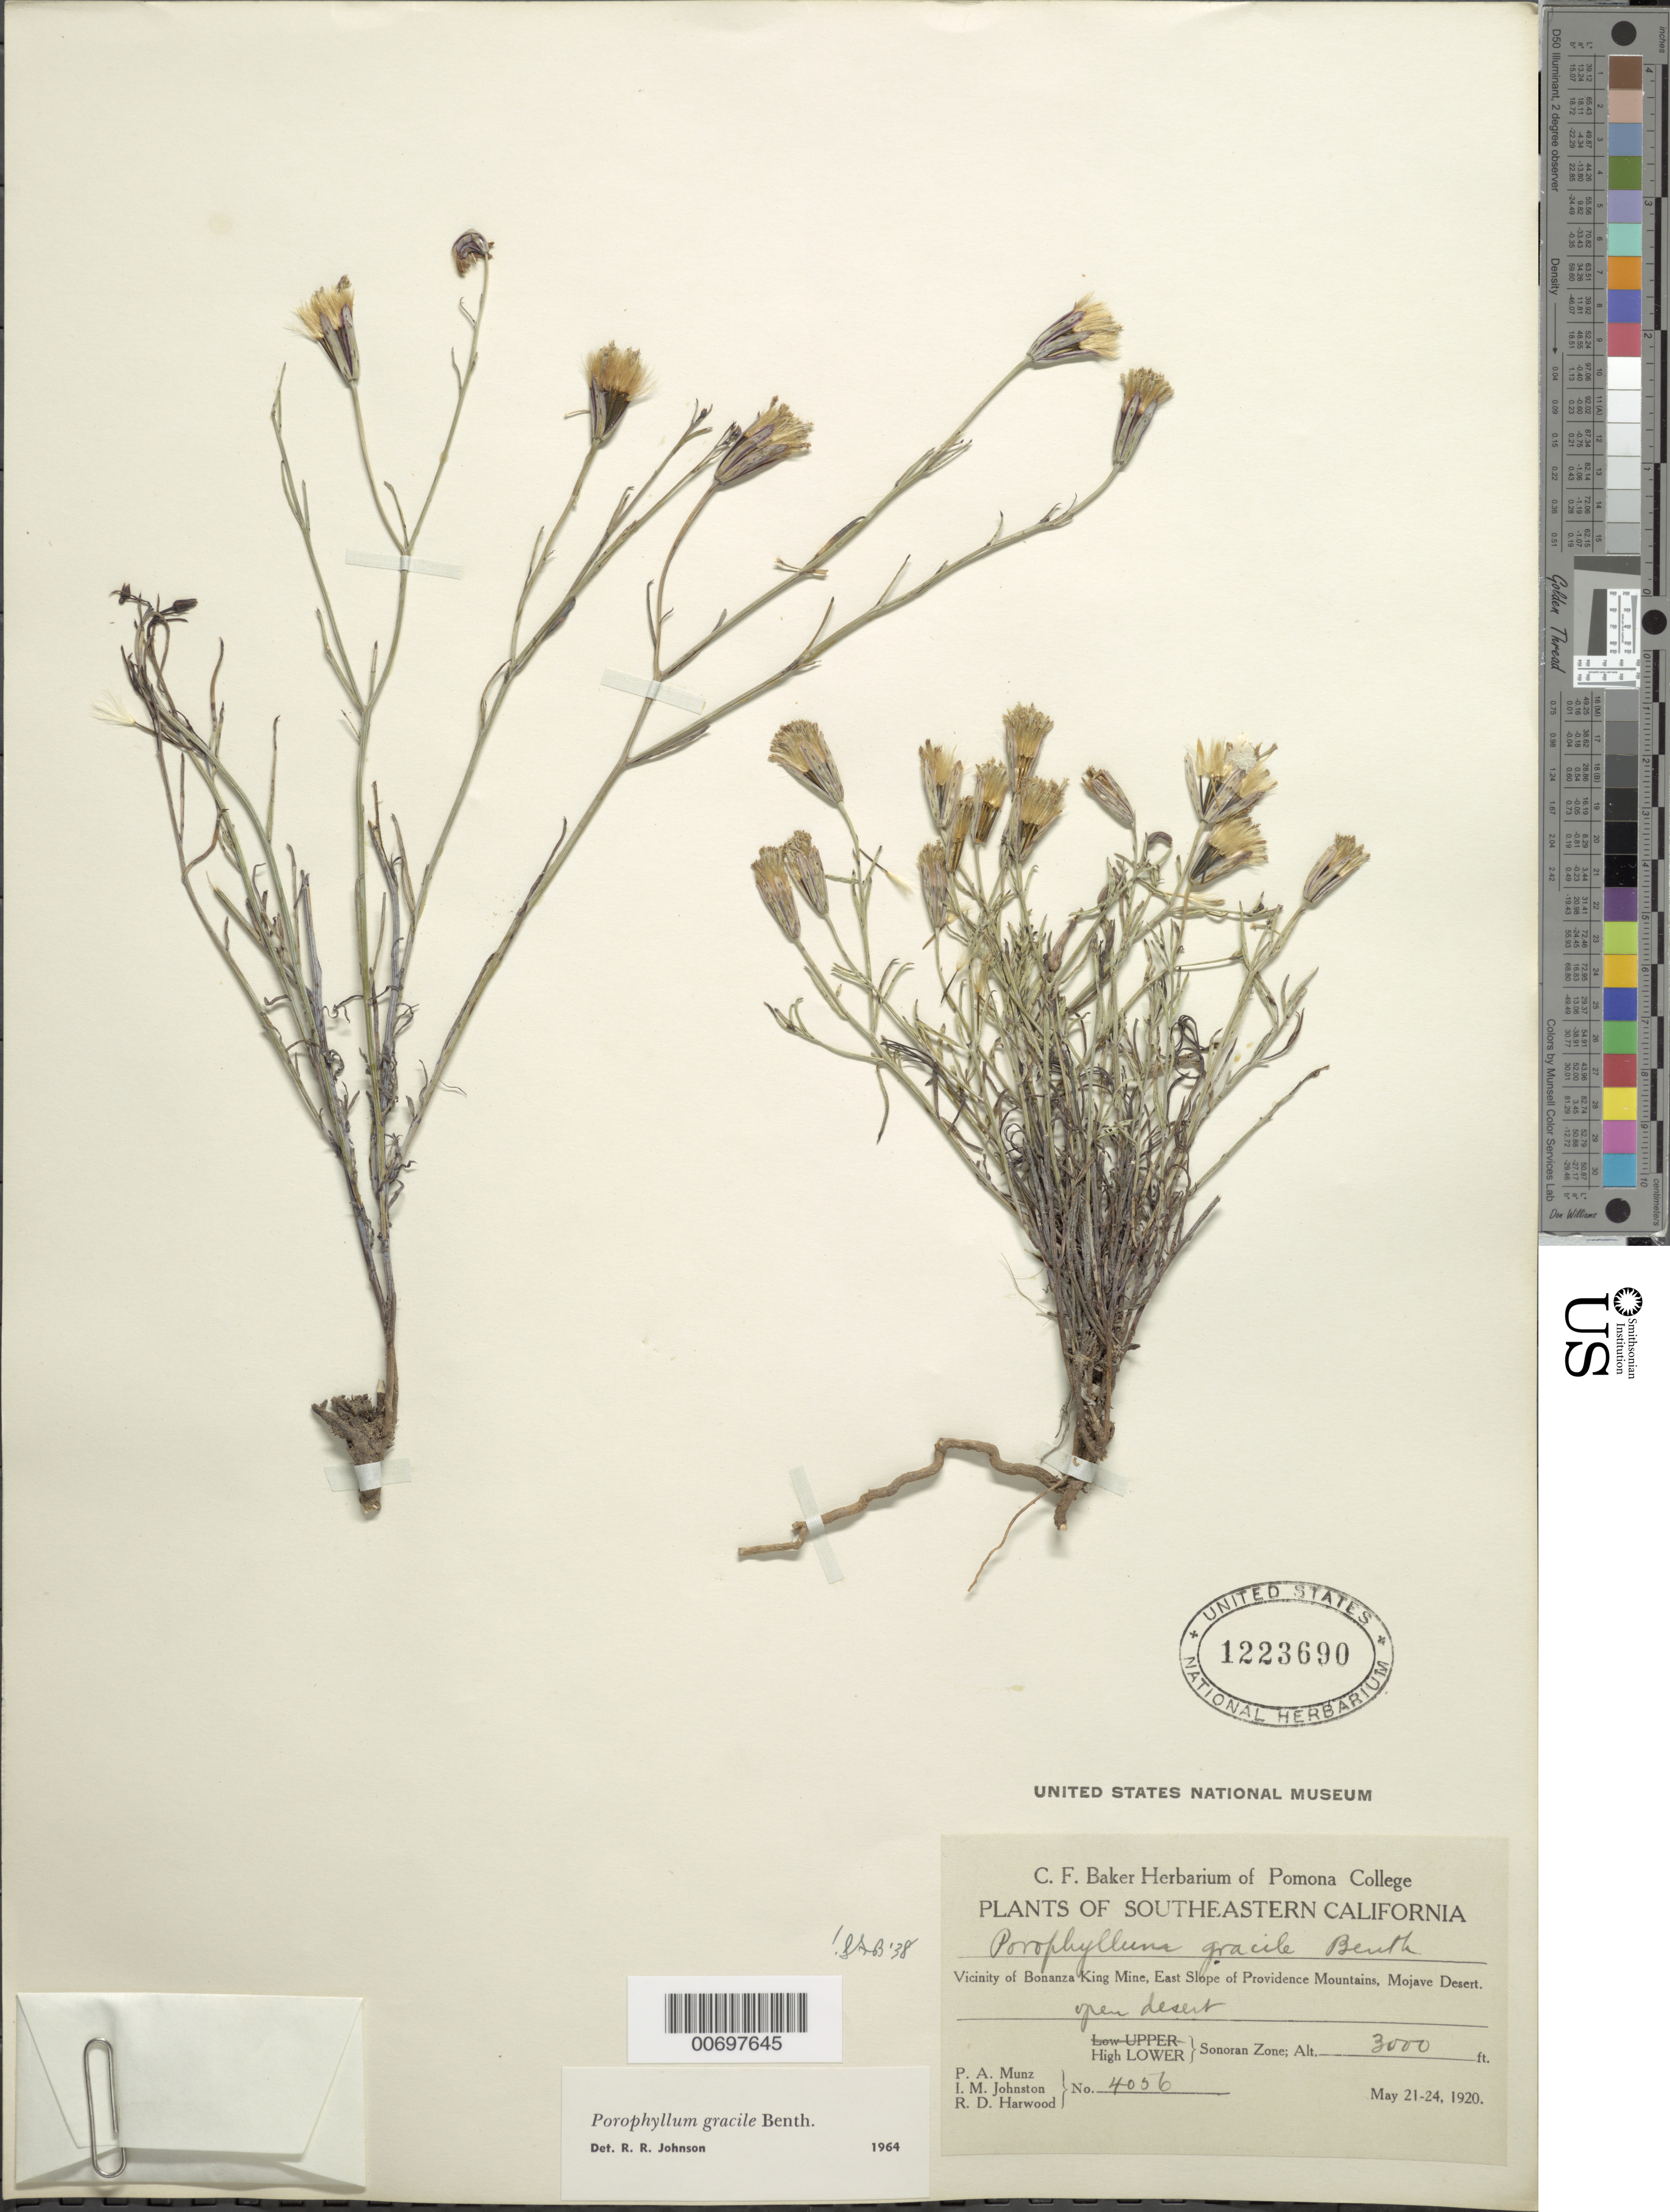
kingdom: Plantae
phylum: Tracheophyta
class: Magnoliopsida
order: Asterales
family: Asteraceae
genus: Porophyllum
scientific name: Porophyllum gracile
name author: Benth.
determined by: Johnson, R. R.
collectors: P. A. Munz, I.M. Johnston & R. Harwood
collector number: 4056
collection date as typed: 21 May 1920 to 24 May 1920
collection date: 1920-05-21/1920-05-24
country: United States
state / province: California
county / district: San Bernardino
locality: Vicinity of Bonanza King Mine, East Slope of Providence Mts., Mojave Desert.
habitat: Open desert. High LOWER Sonoran Zone.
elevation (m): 914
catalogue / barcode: US 1223690